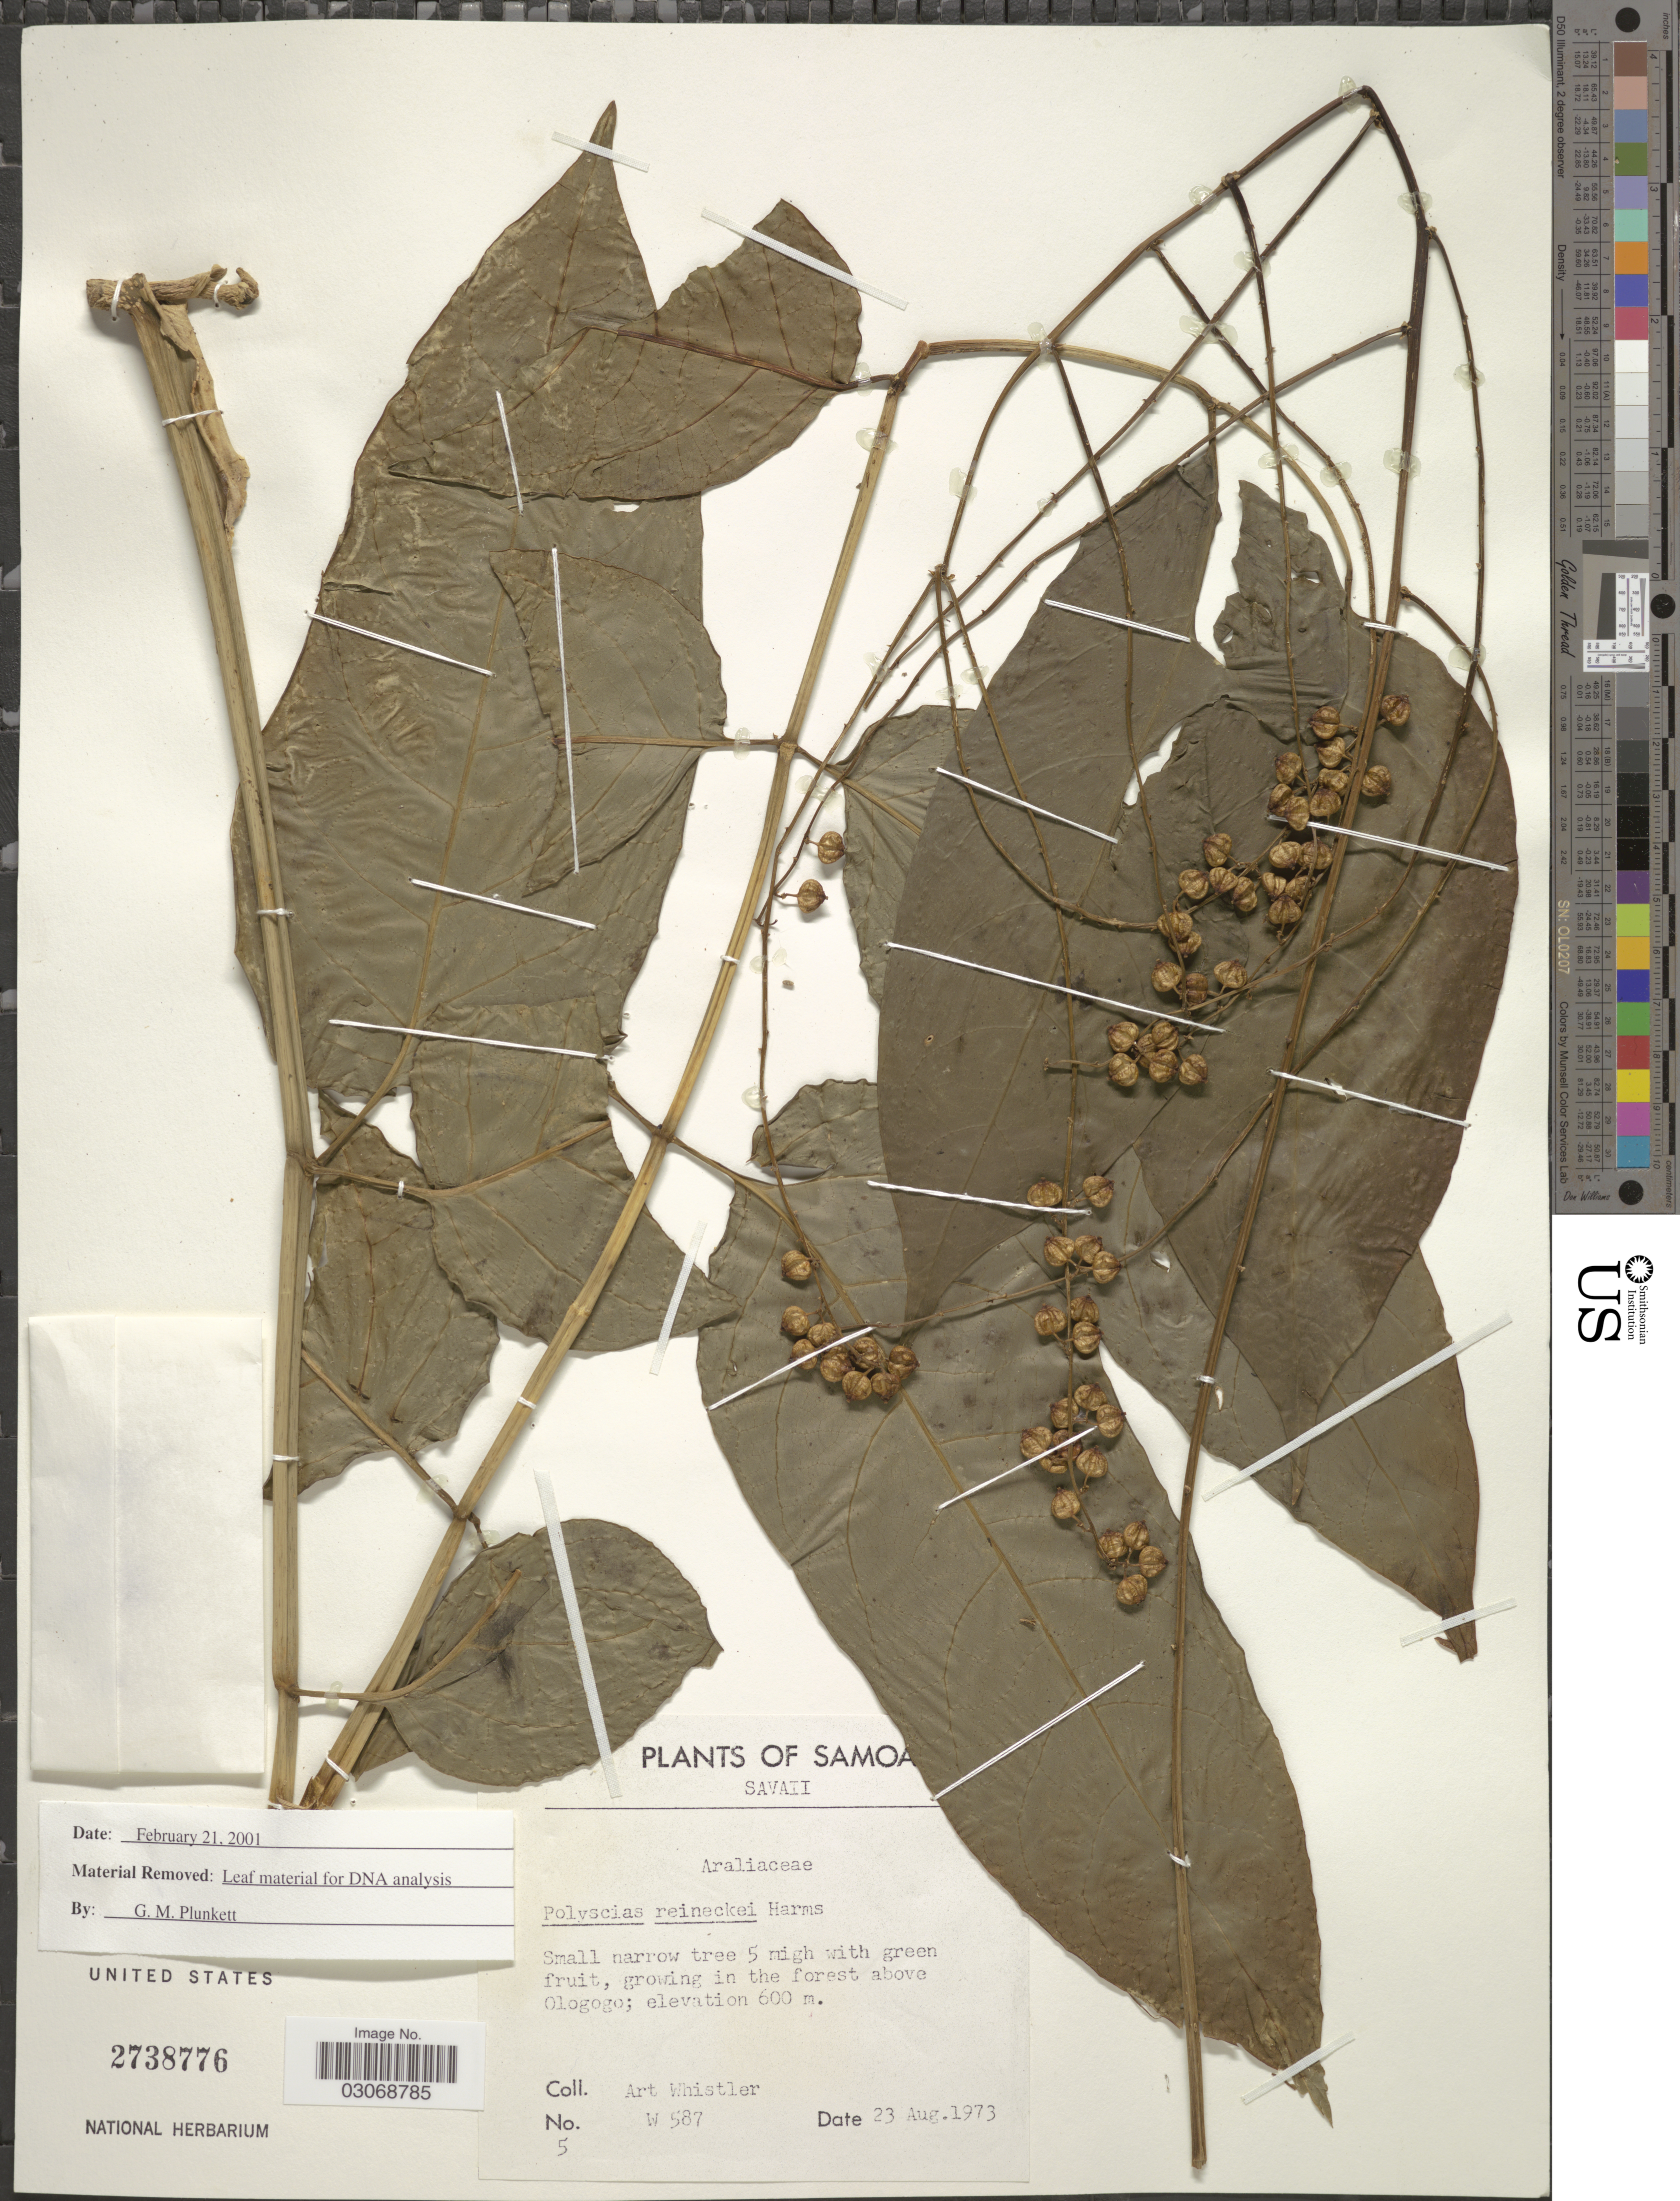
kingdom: Plantae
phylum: Tracheophyta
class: Magnoliopsida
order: Apiales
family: Araliaceae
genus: Polyscias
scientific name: Polyscias reineckei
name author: Harms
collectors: A. Whistler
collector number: W587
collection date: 1973-08-23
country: Samoa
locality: Samoa, Savaii, growing in forest above Ologogo.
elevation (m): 600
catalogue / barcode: US 2738776